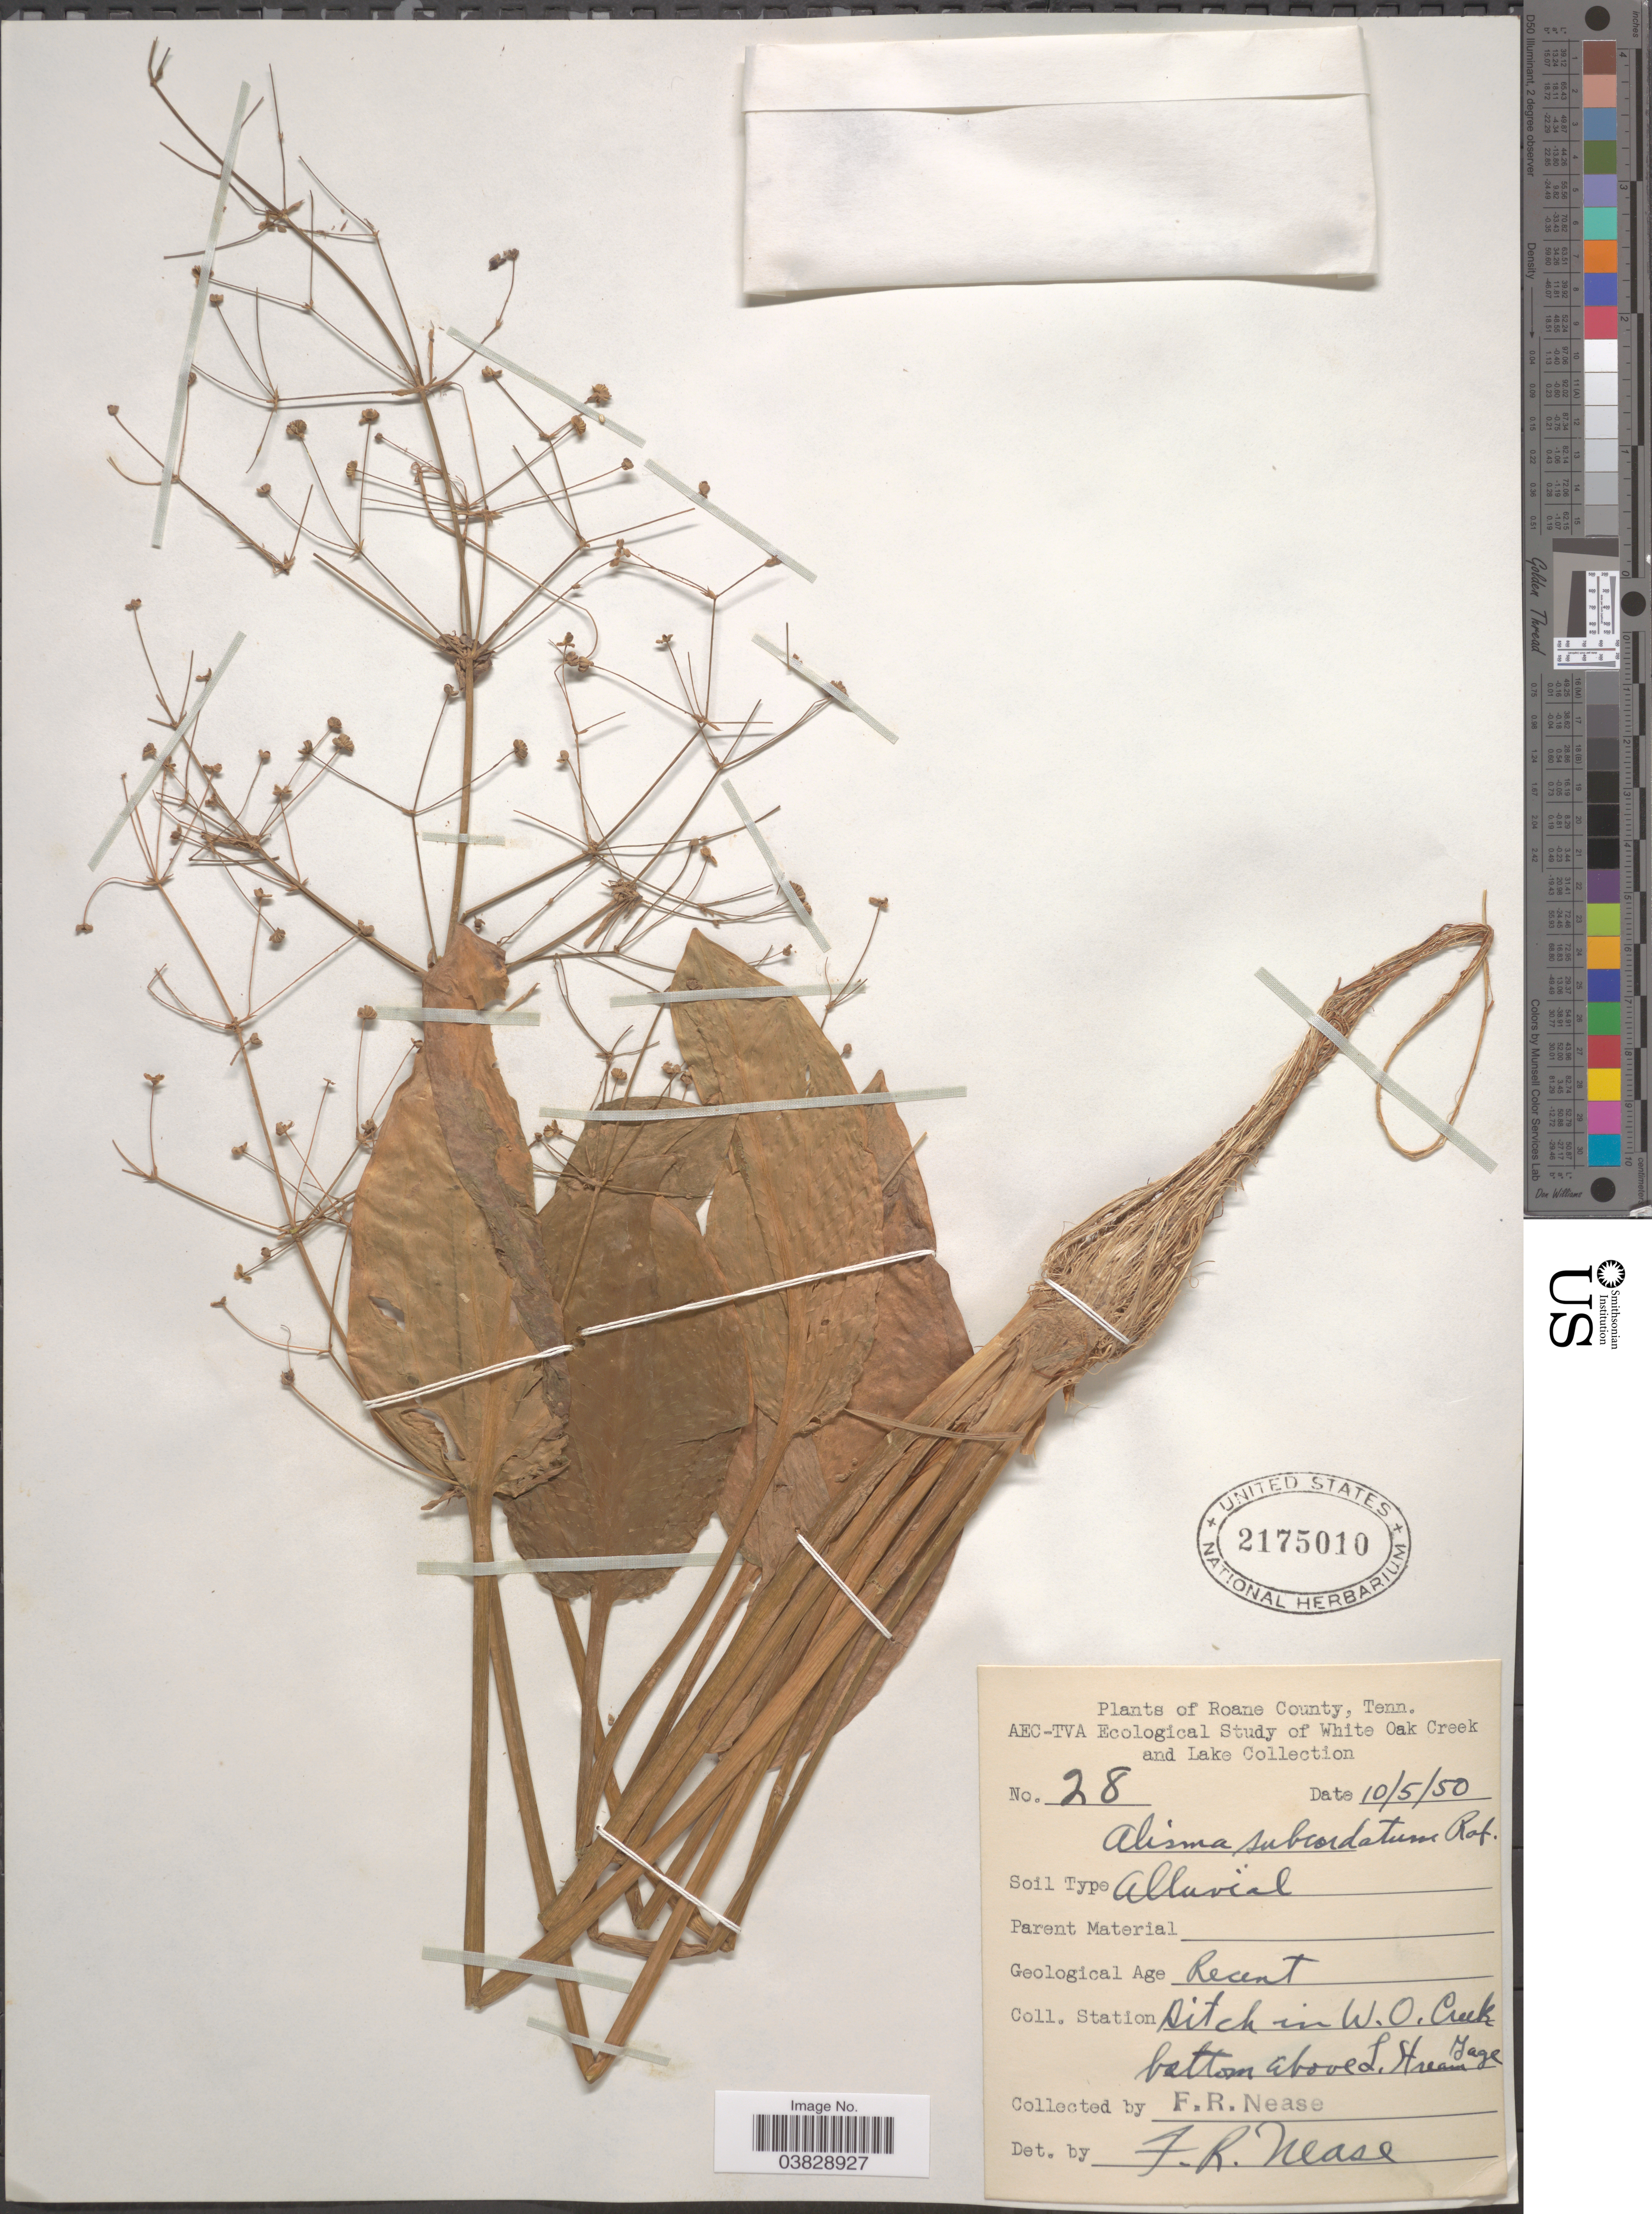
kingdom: Plantae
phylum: Tracheophyta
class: Liliopsida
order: Alismatales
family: Alismataceae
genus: Alisma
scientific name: Alisma plantago-aquatica var. parviflorum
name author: (Pursh) Torr.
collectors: F. Nease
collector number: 28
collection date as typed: Transcribed d/m/y: 5/10/50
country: United States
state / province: Tennessee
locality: Roane County. Coll. Station. Ditch in W. O. Creek bottom above L. Stream Gage.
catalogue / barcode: US 2175010